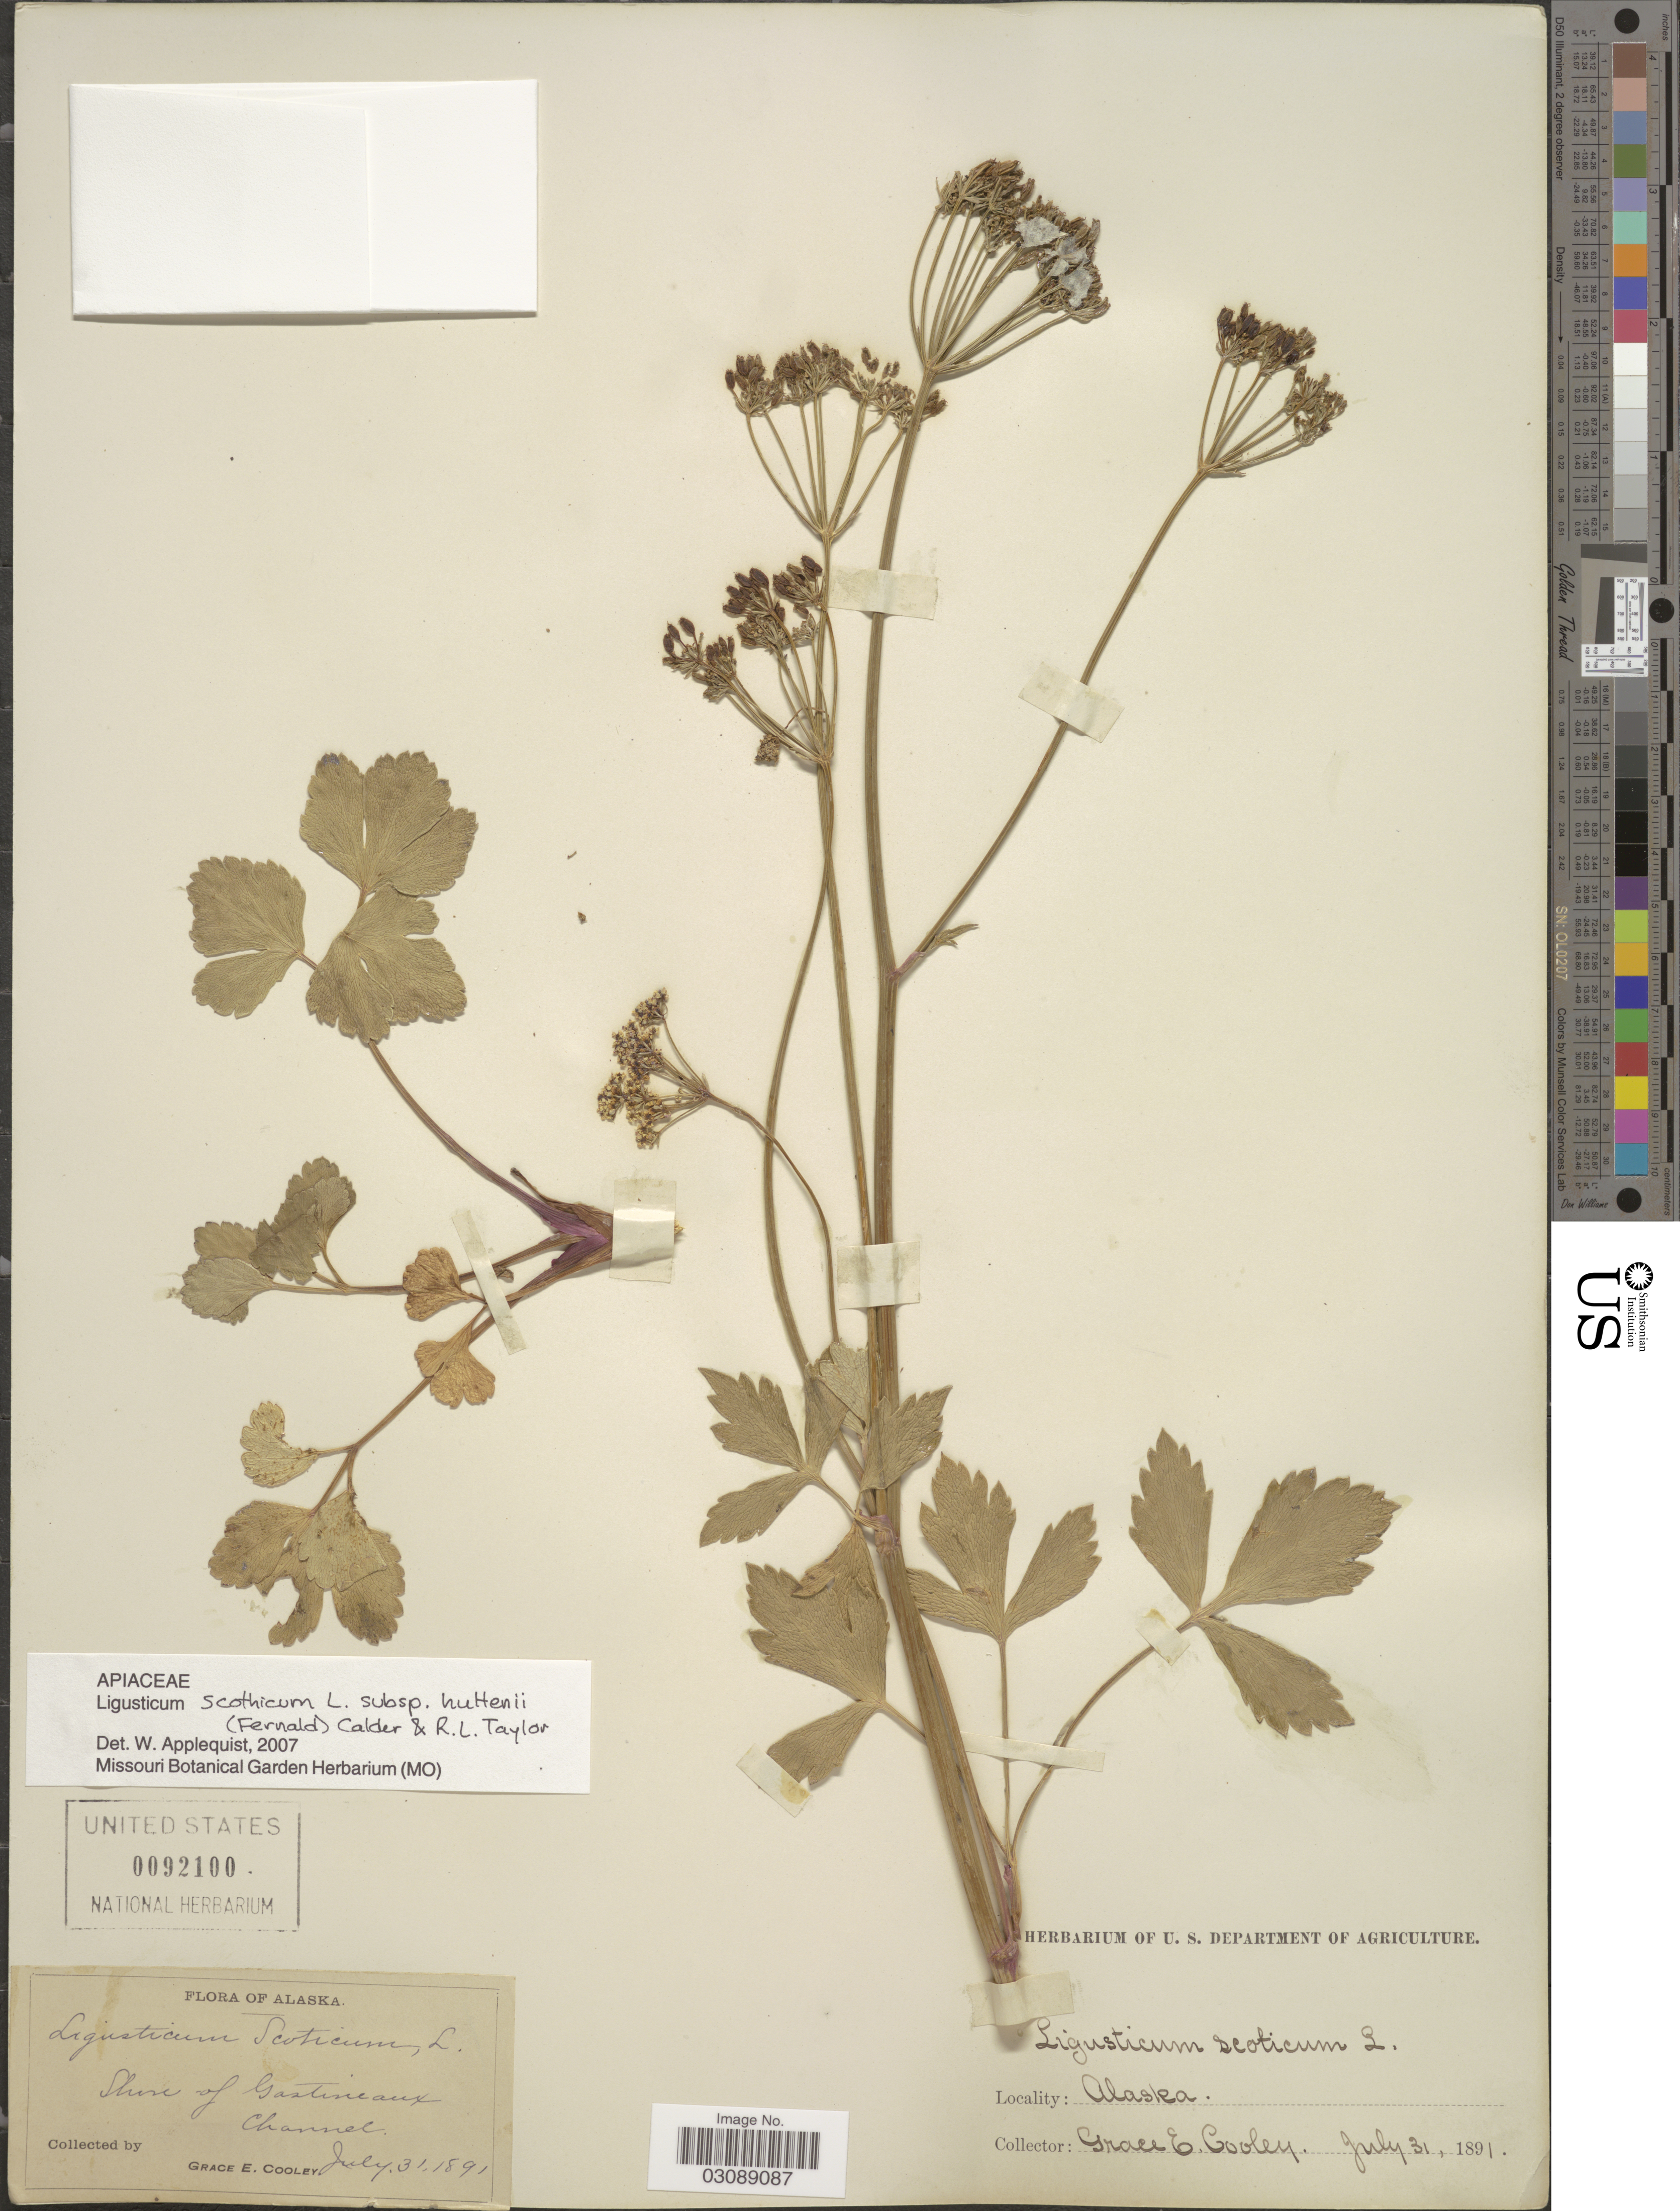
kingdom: Plantae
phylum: Tracheophyta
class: Magnoliopsida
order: Apiales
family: Apiaceae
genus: Ligusticum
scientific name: Ligusticum scoticum subsp. hultenii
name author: (Fernald) Calder & Roy L. Taylor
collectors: G. E. Cooley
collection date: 1891-07-31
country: United States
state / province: Alaska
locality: Shore of Gastineaux, Channel.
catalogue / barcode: US 92100